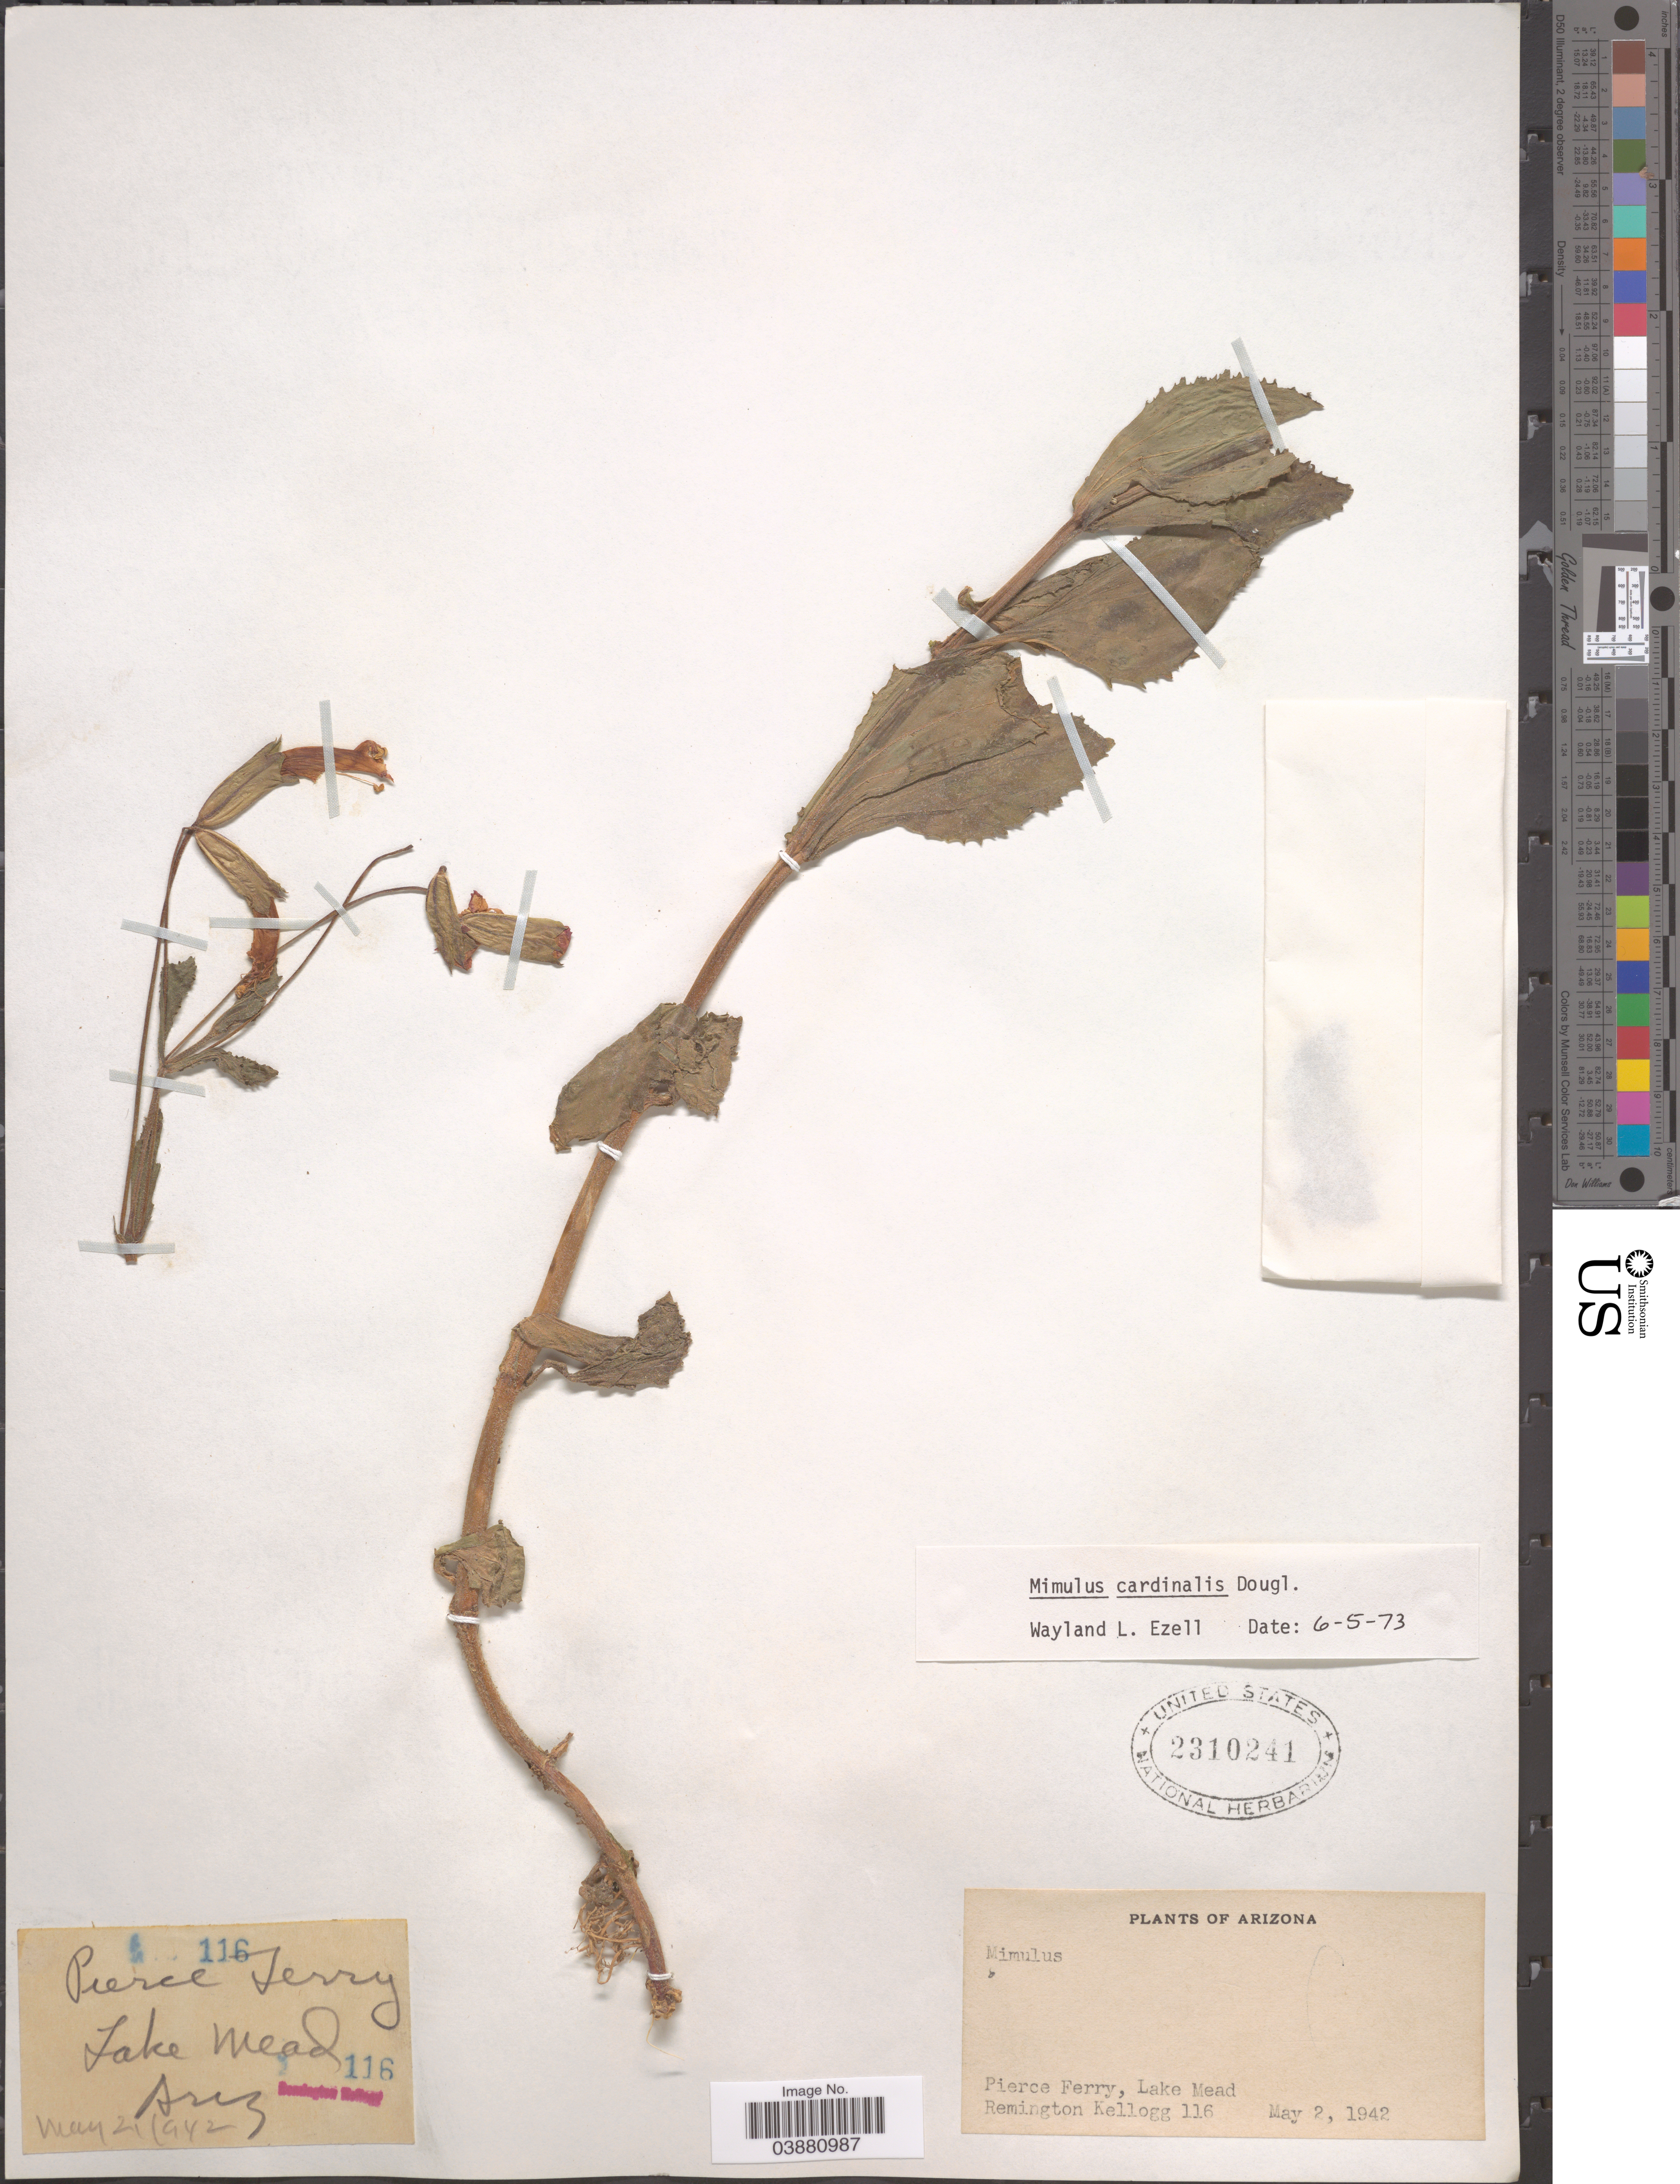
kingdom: Plantae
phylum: Tracheophyta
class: Magnoliopsida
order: Lamiales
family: Phrymaceae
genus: Mimulus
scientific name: Mimulus cardinalis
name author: Douglas ex Benth.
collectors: R. Kellogg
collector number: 116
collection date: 1942-05-02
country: United States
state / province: Arizona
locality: Pierce Ferry, Lake Mead.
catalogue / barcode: US 2310241